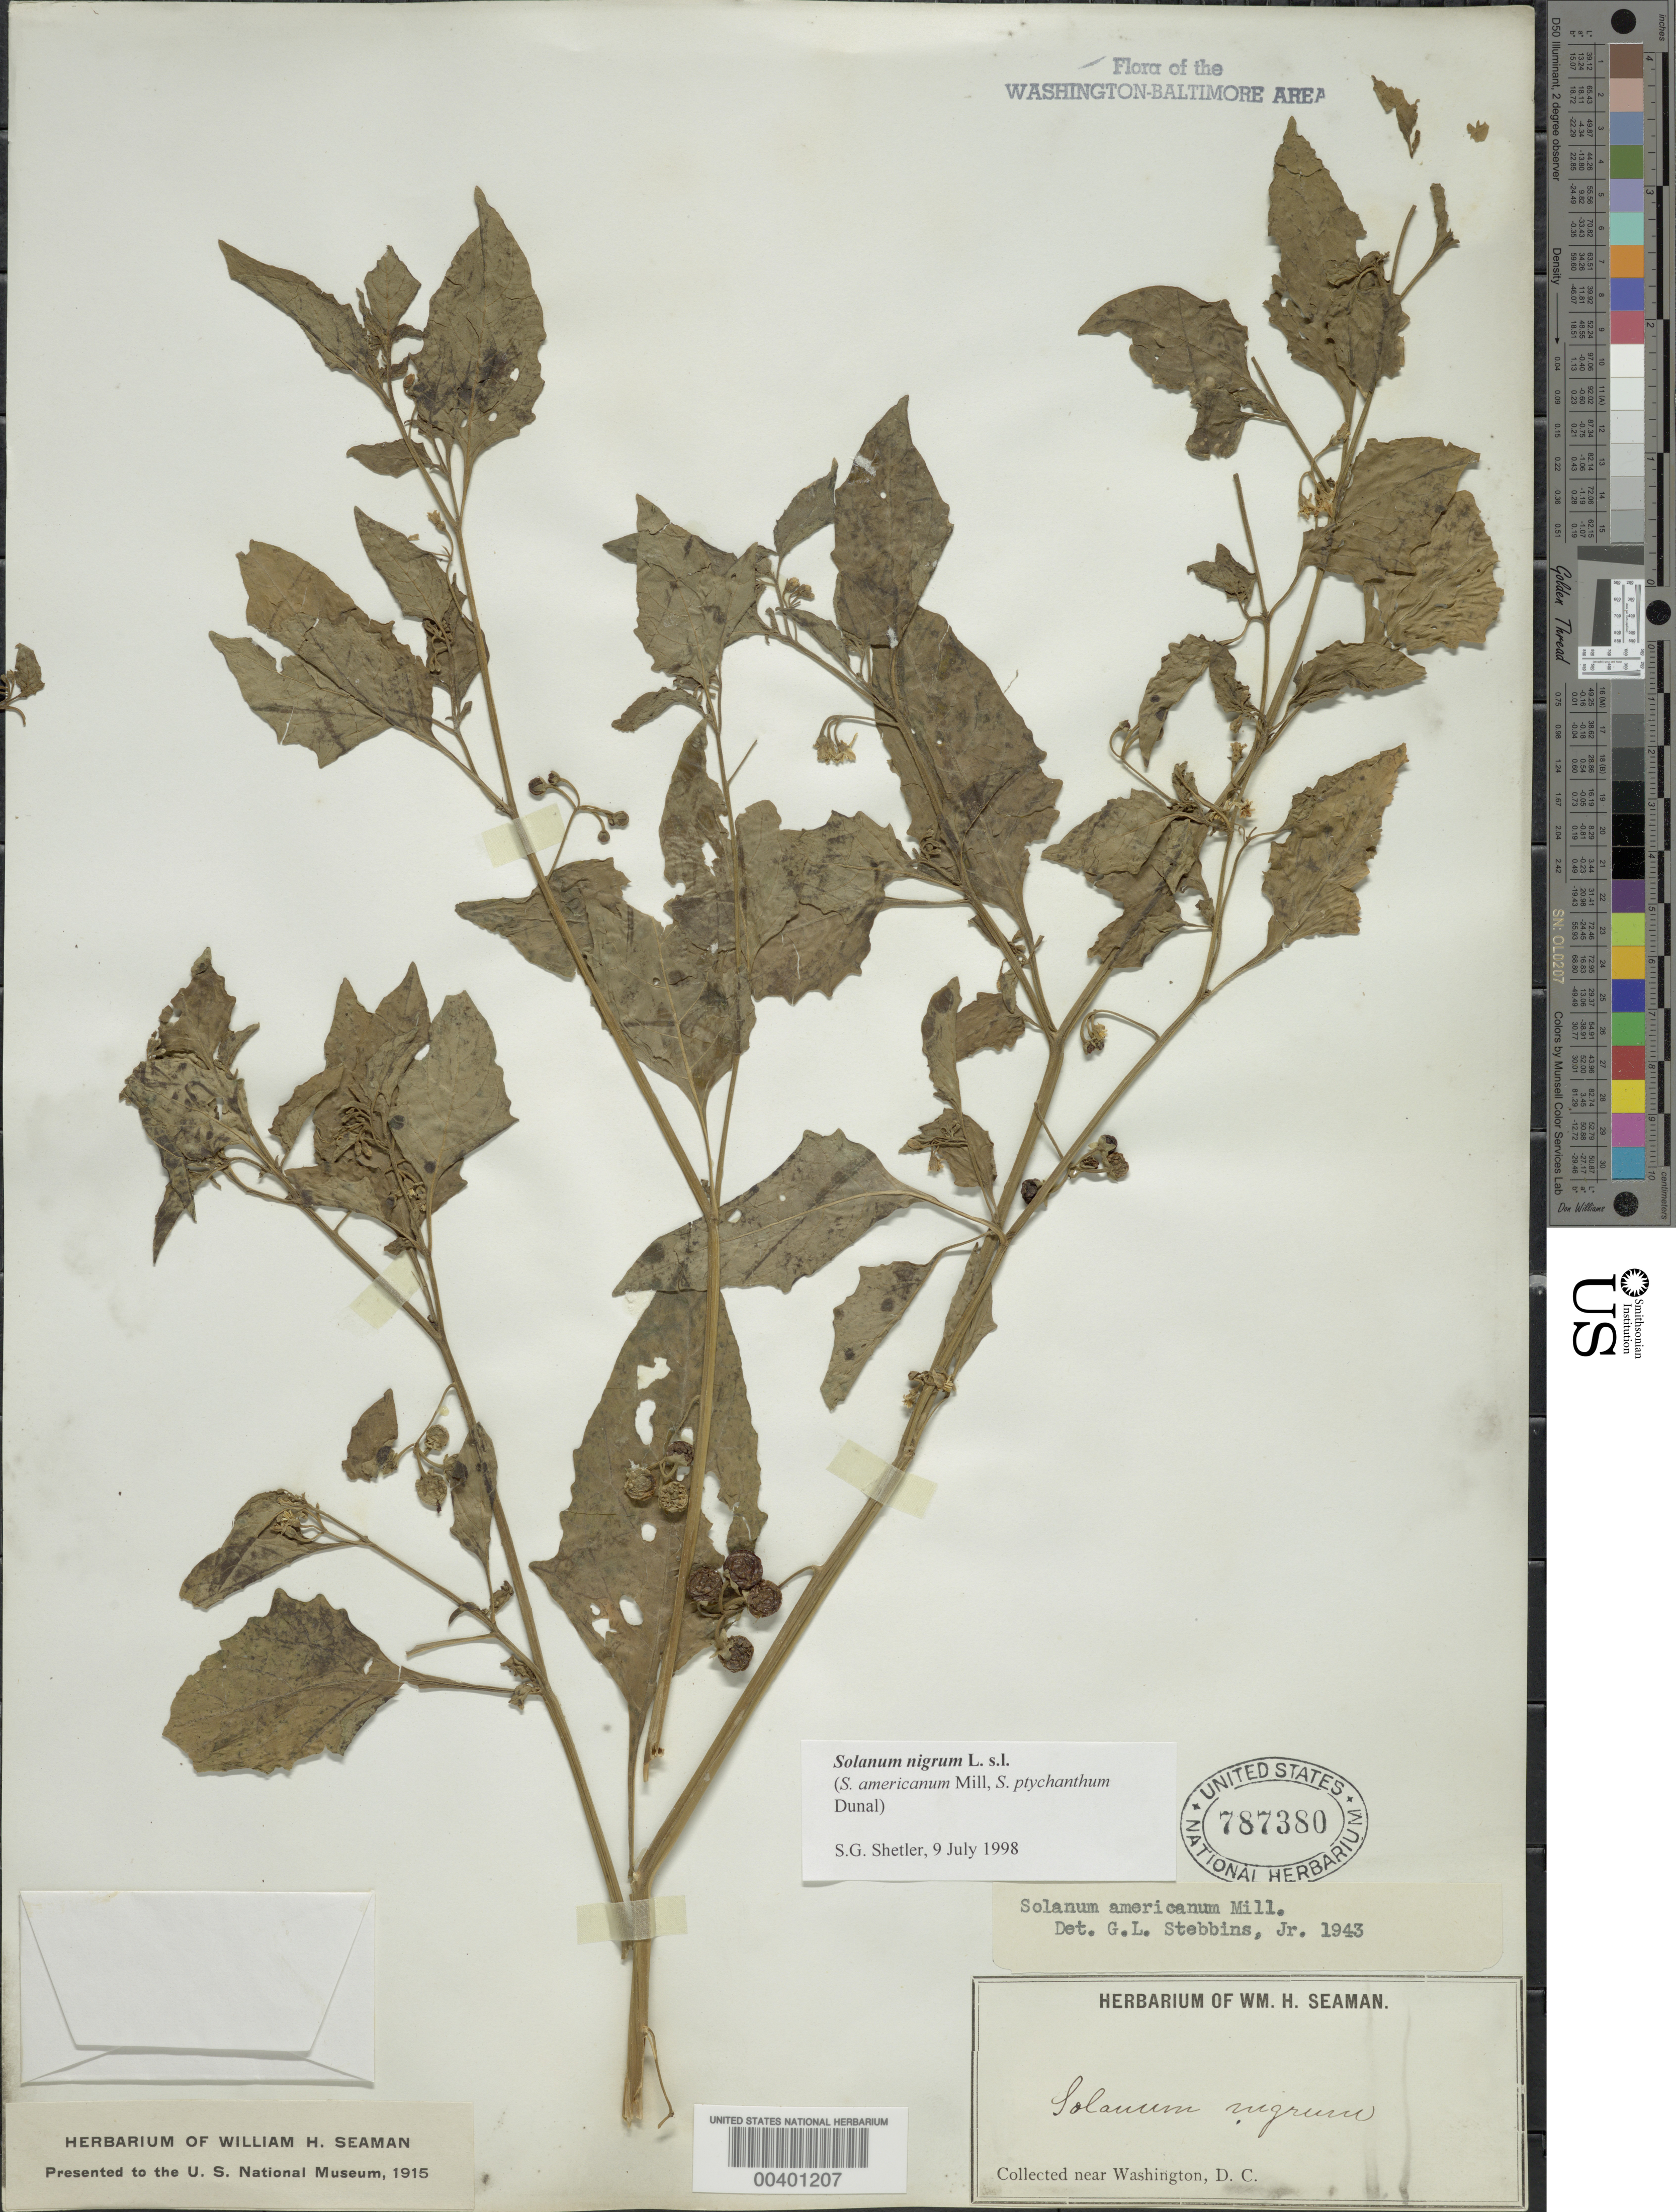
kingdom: Plantae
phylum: Tracheophyta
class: Magnoliopsida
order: Solanales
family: Solanaceae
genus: Solanum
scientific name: Solanum emulans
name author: Raf.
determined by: Knapp, S. D.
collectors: W. Seaman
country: United States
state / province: District of Columbia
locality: Near Washington D.C.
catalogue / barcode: US 787380